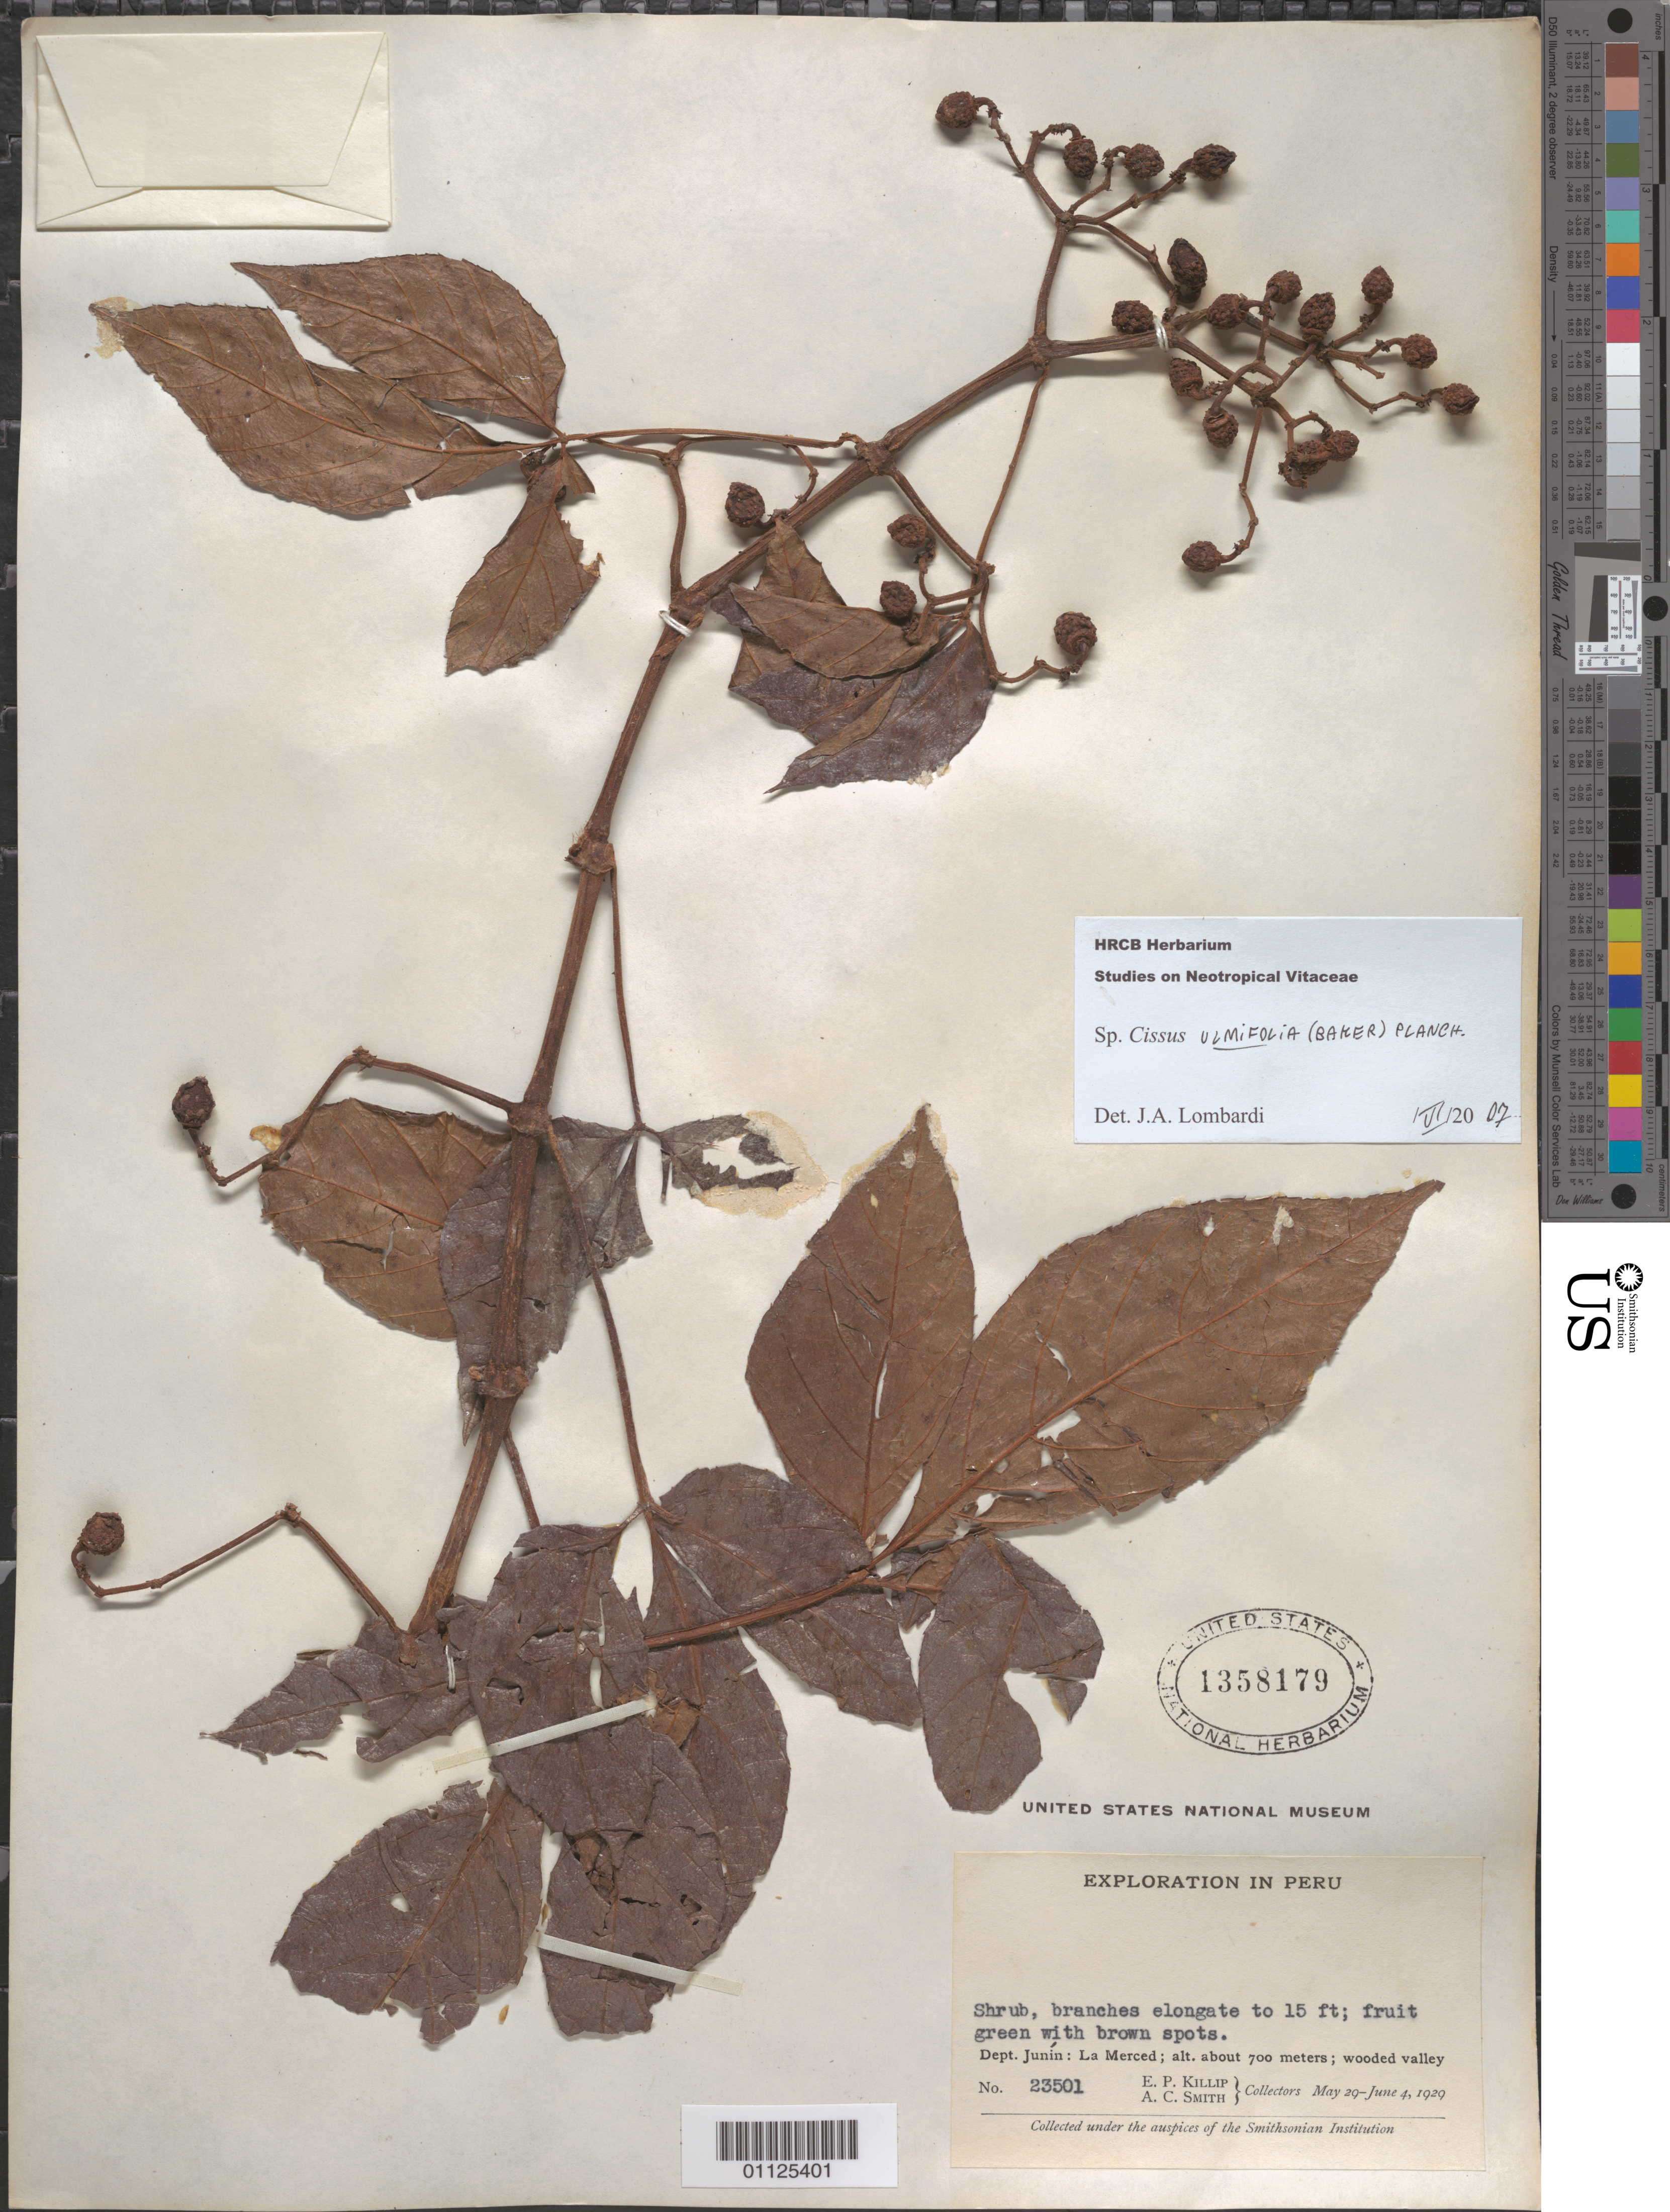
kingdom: Plantae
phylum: Tracheophyta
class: Magnoliopsida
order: Vitales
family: Vitaceae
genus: Cissus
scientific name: Cissus ulmifolia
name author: (Baker) Planch.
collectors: E. P. Killip & A. C. Smith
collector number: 23501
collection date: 1929-05-29/1929-06-04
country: Peru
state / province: Junín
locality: La Merced.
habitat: Shrub. Wooded valley.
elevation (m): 700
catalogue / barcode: US 1358179